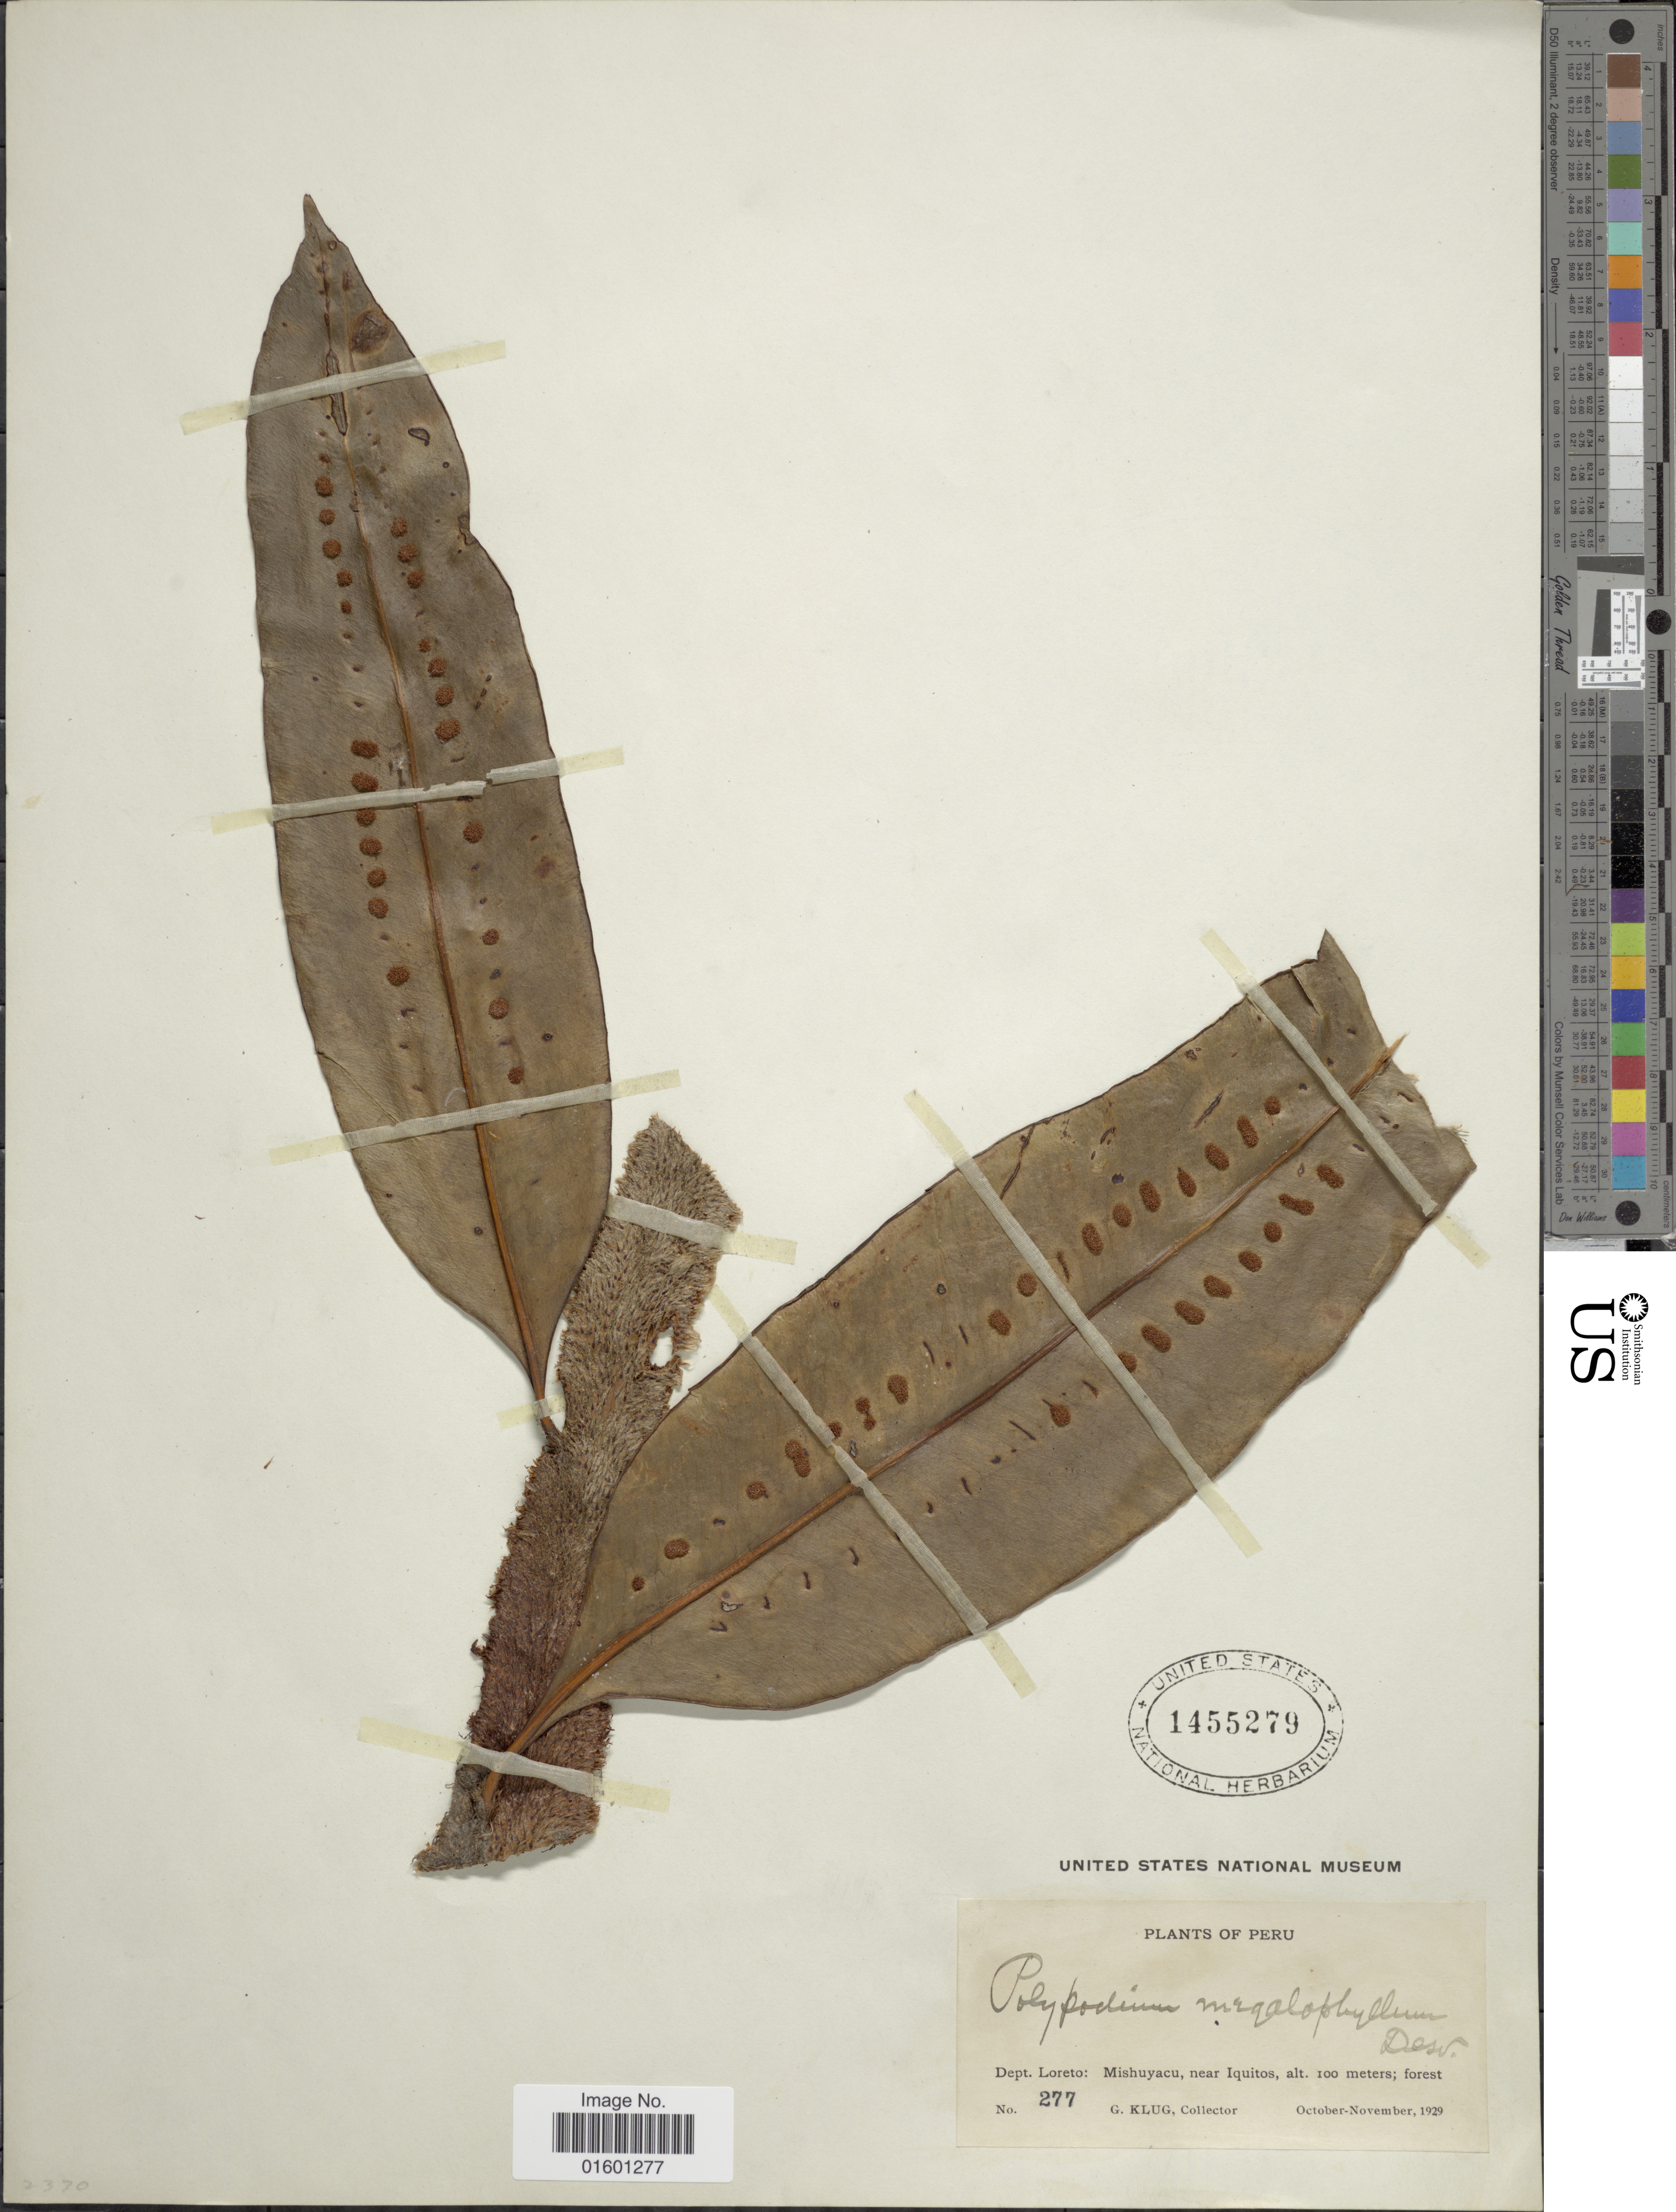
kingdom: Plantae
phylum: Tracheophyta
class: Polypodiopsida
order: Polypodiales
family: Polypodiaceae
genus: Microgramma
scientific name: Microgramma megalophylla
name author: (Desv.) de la Sota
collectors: G. Klug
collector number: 277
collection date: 1929-10/1929-11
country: Peru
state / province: Loreto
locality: Mishuyacu, near Iquitos; forest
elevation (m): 100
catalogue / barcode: US 1455279